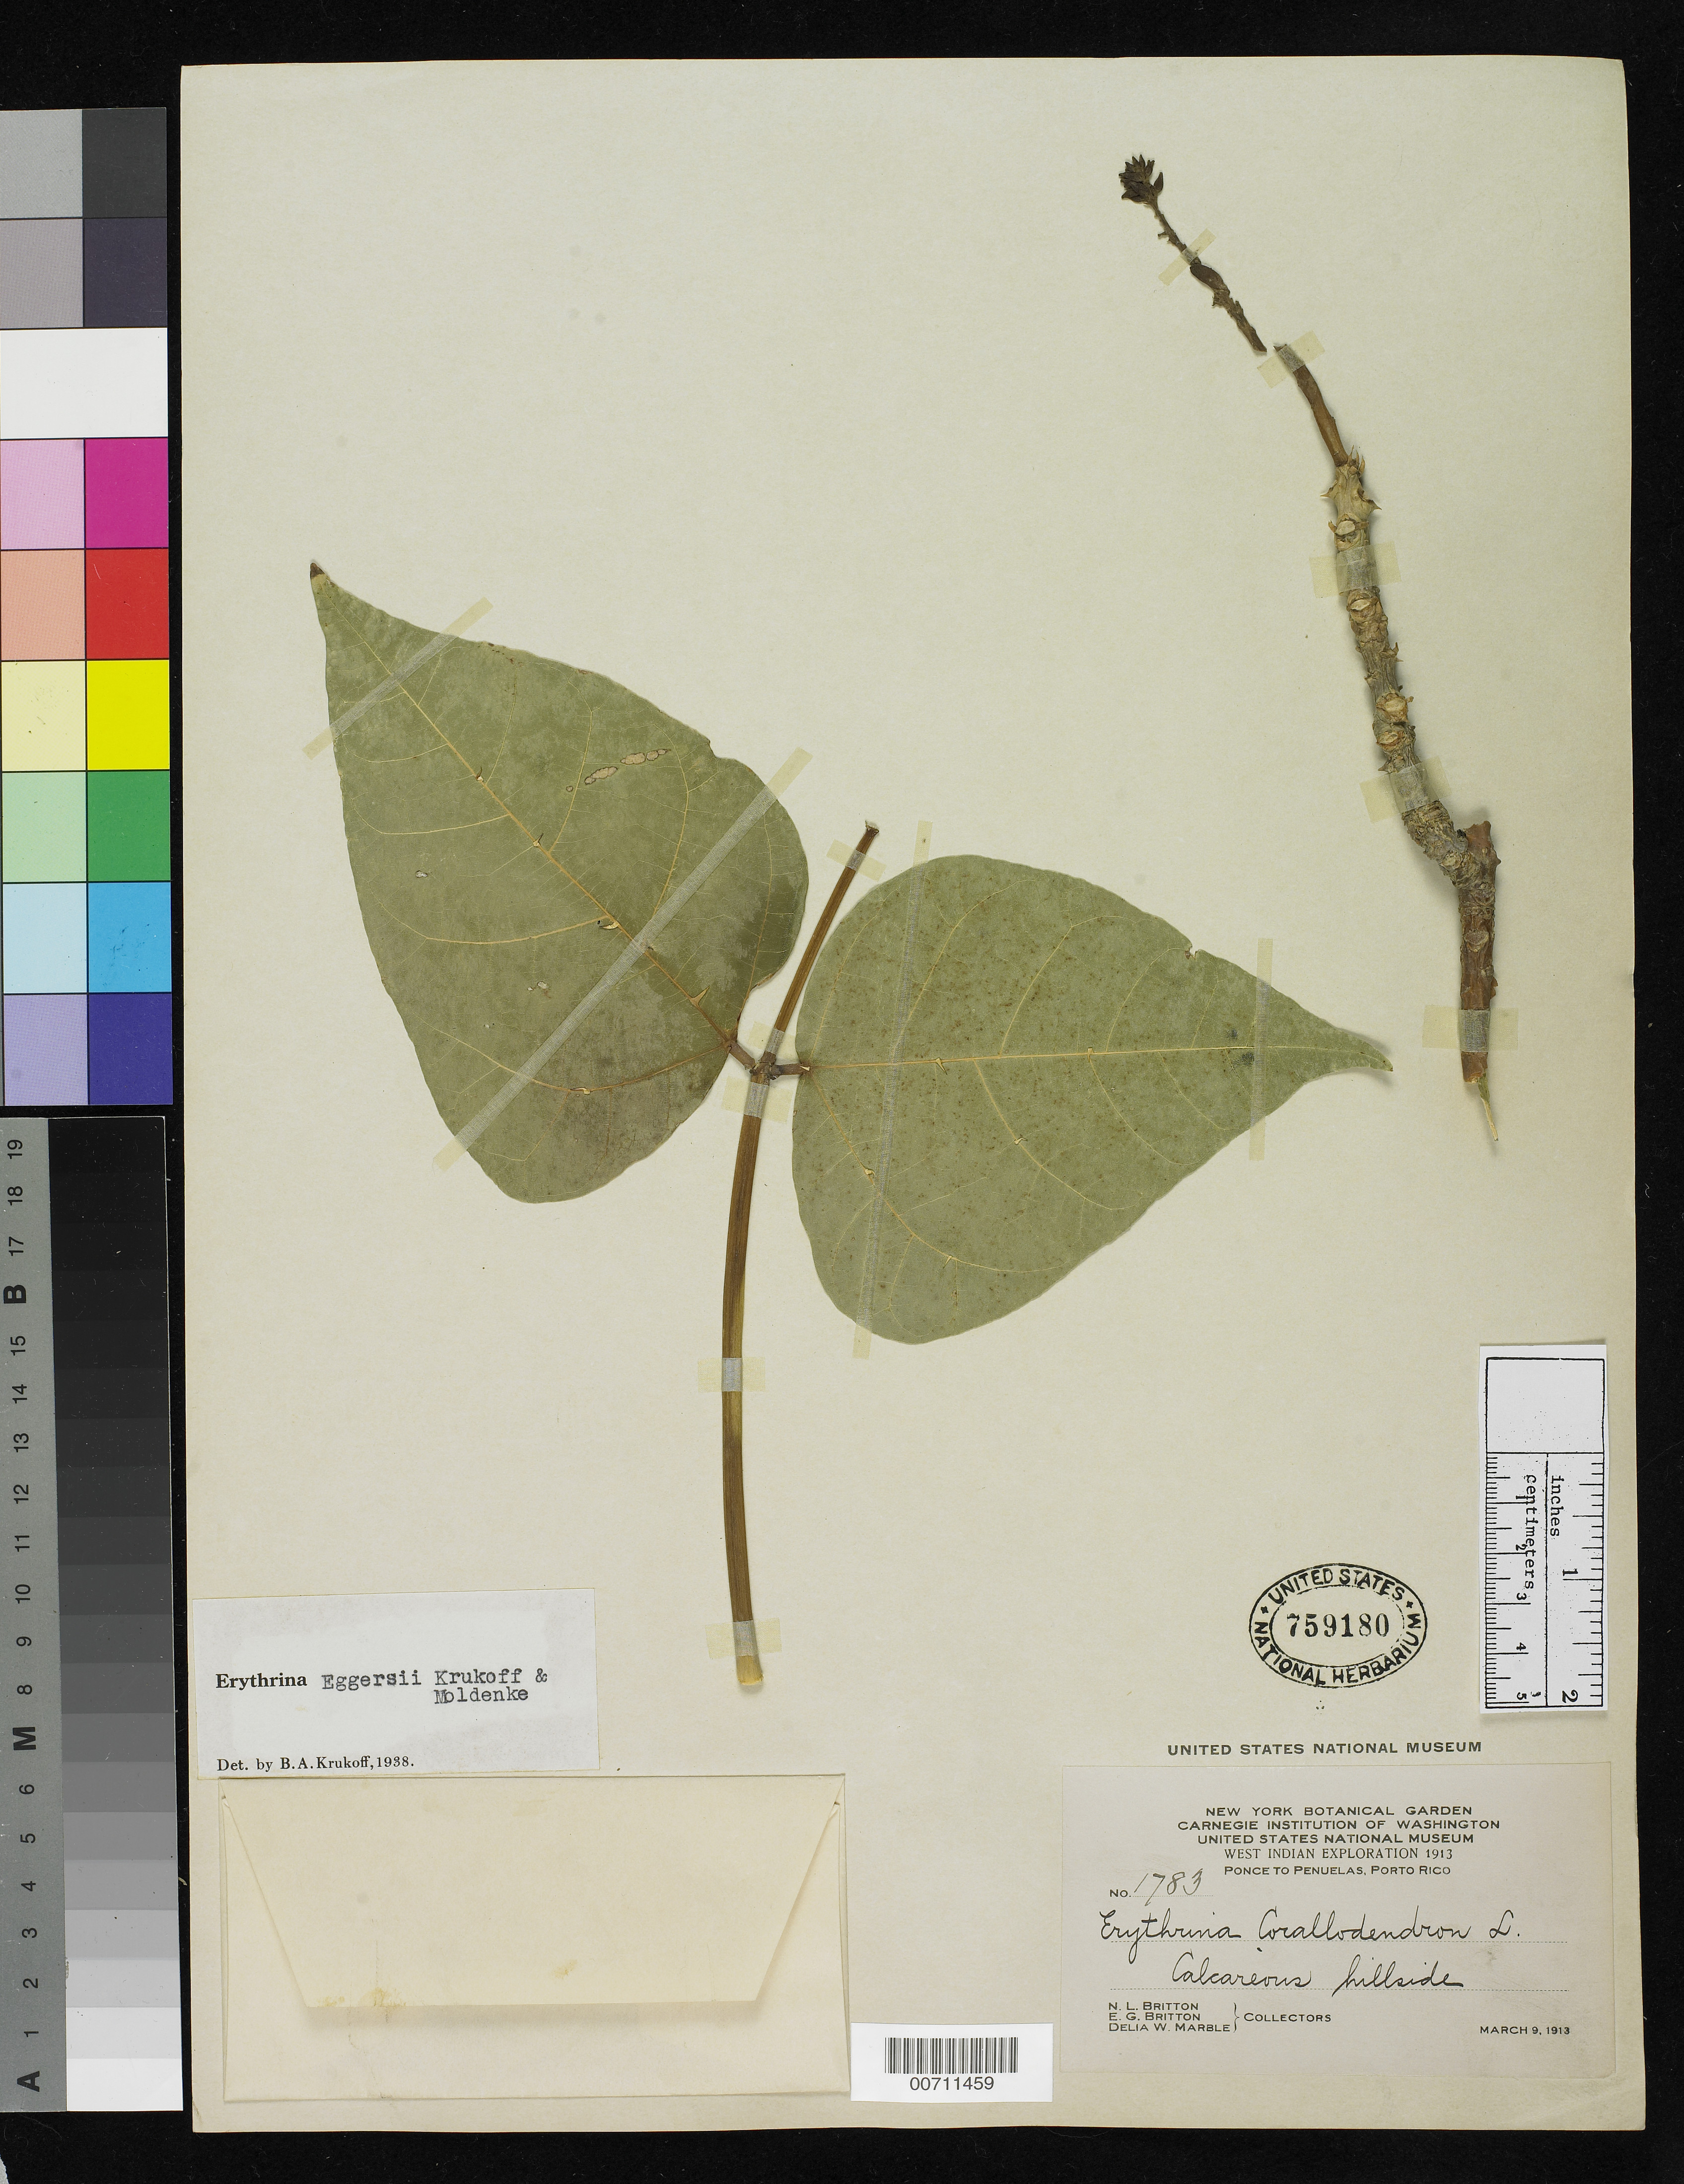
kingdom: Plantae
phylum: Tracheophyta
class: Magnoliopsida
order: Fabales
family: Fabaceae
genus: Erythrina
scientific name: Erythrina eggersii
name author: Krukoff & Moldenke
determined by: Krukoff, B. A.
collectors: N. Britton, E. G. Britton & D. W. Marble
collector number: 1783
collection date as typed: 09 Mar 1913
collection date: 1913-03-09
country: Puerto Rico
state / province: Ponce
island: Greater Antilles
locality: Ponce to Penuelas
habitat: Calcareous hillside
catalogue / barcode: US 759180